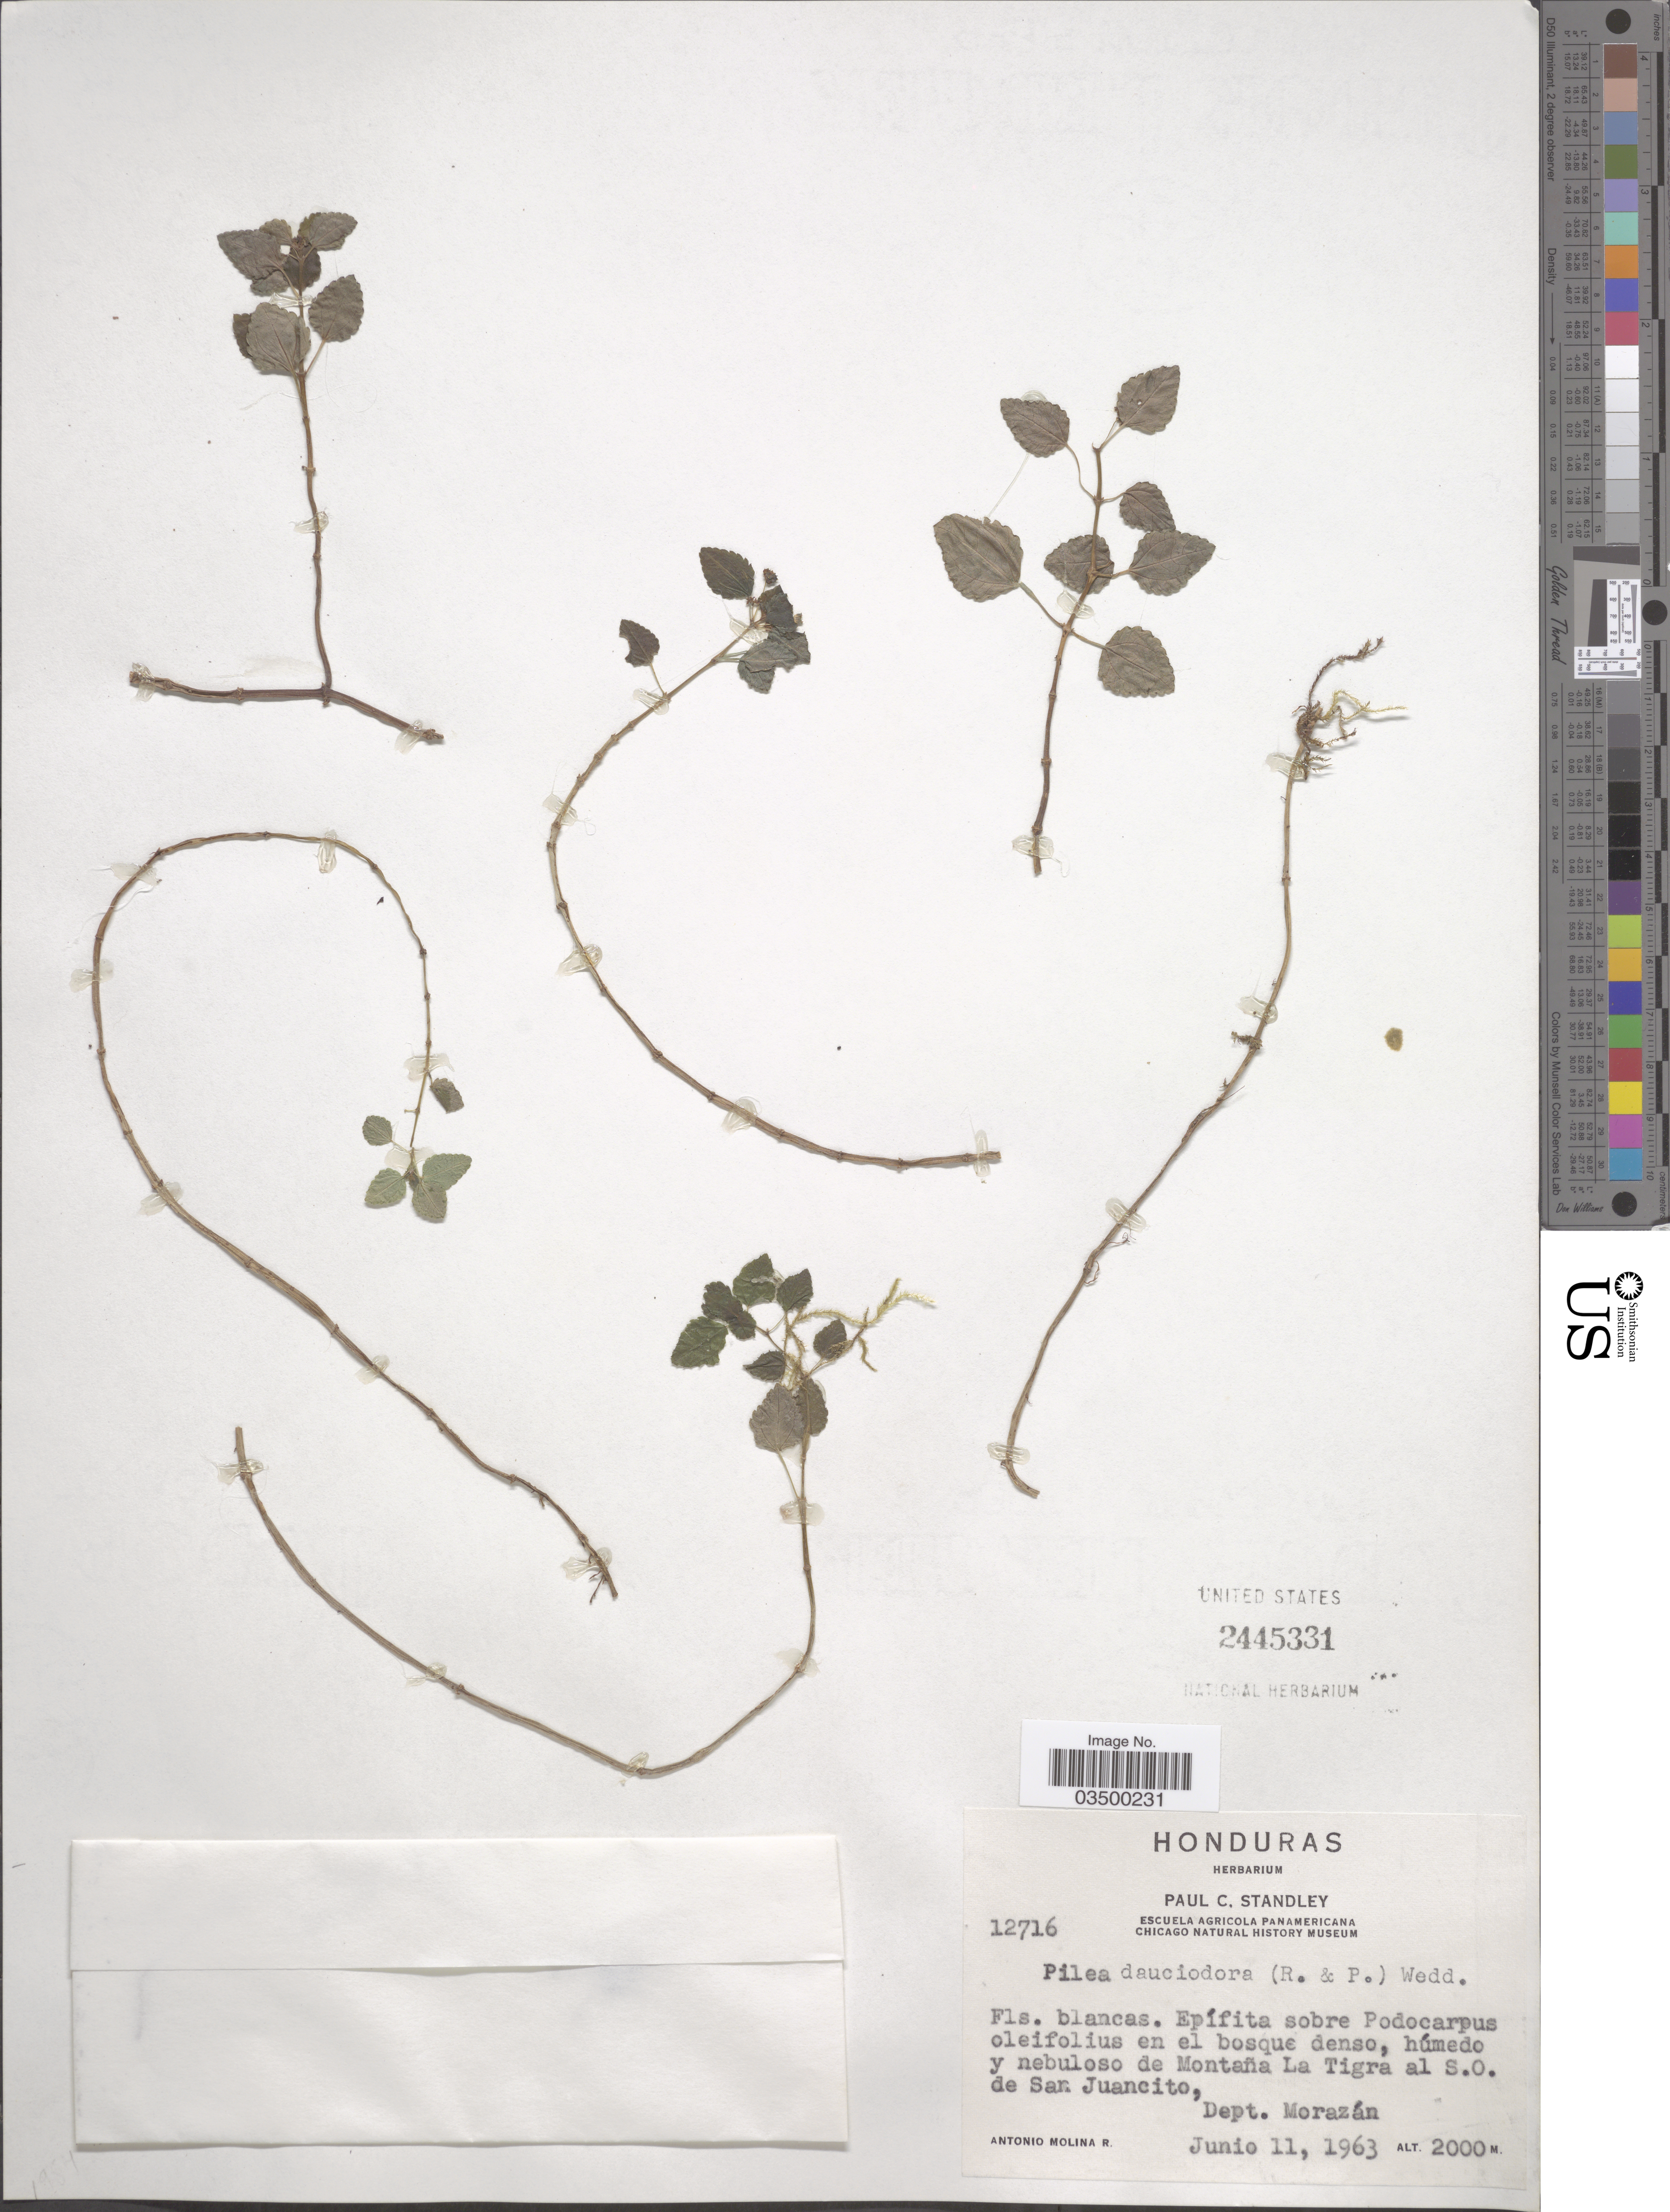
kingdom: Plantae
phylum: Tracheophyta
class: Magnoliopsida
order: Rosales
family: Urticaceae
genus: Pilea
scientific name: Pilea dauciodora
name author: Pav. ex Wedd.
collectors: A. Molina R.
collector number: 12716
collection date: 1963-06-11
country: Honduras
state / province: Fco. Morazán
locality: Montaña La Tigra al S.O. de San Juancito, Dept. Morazán.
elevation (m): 2000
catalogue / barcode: US 2445331